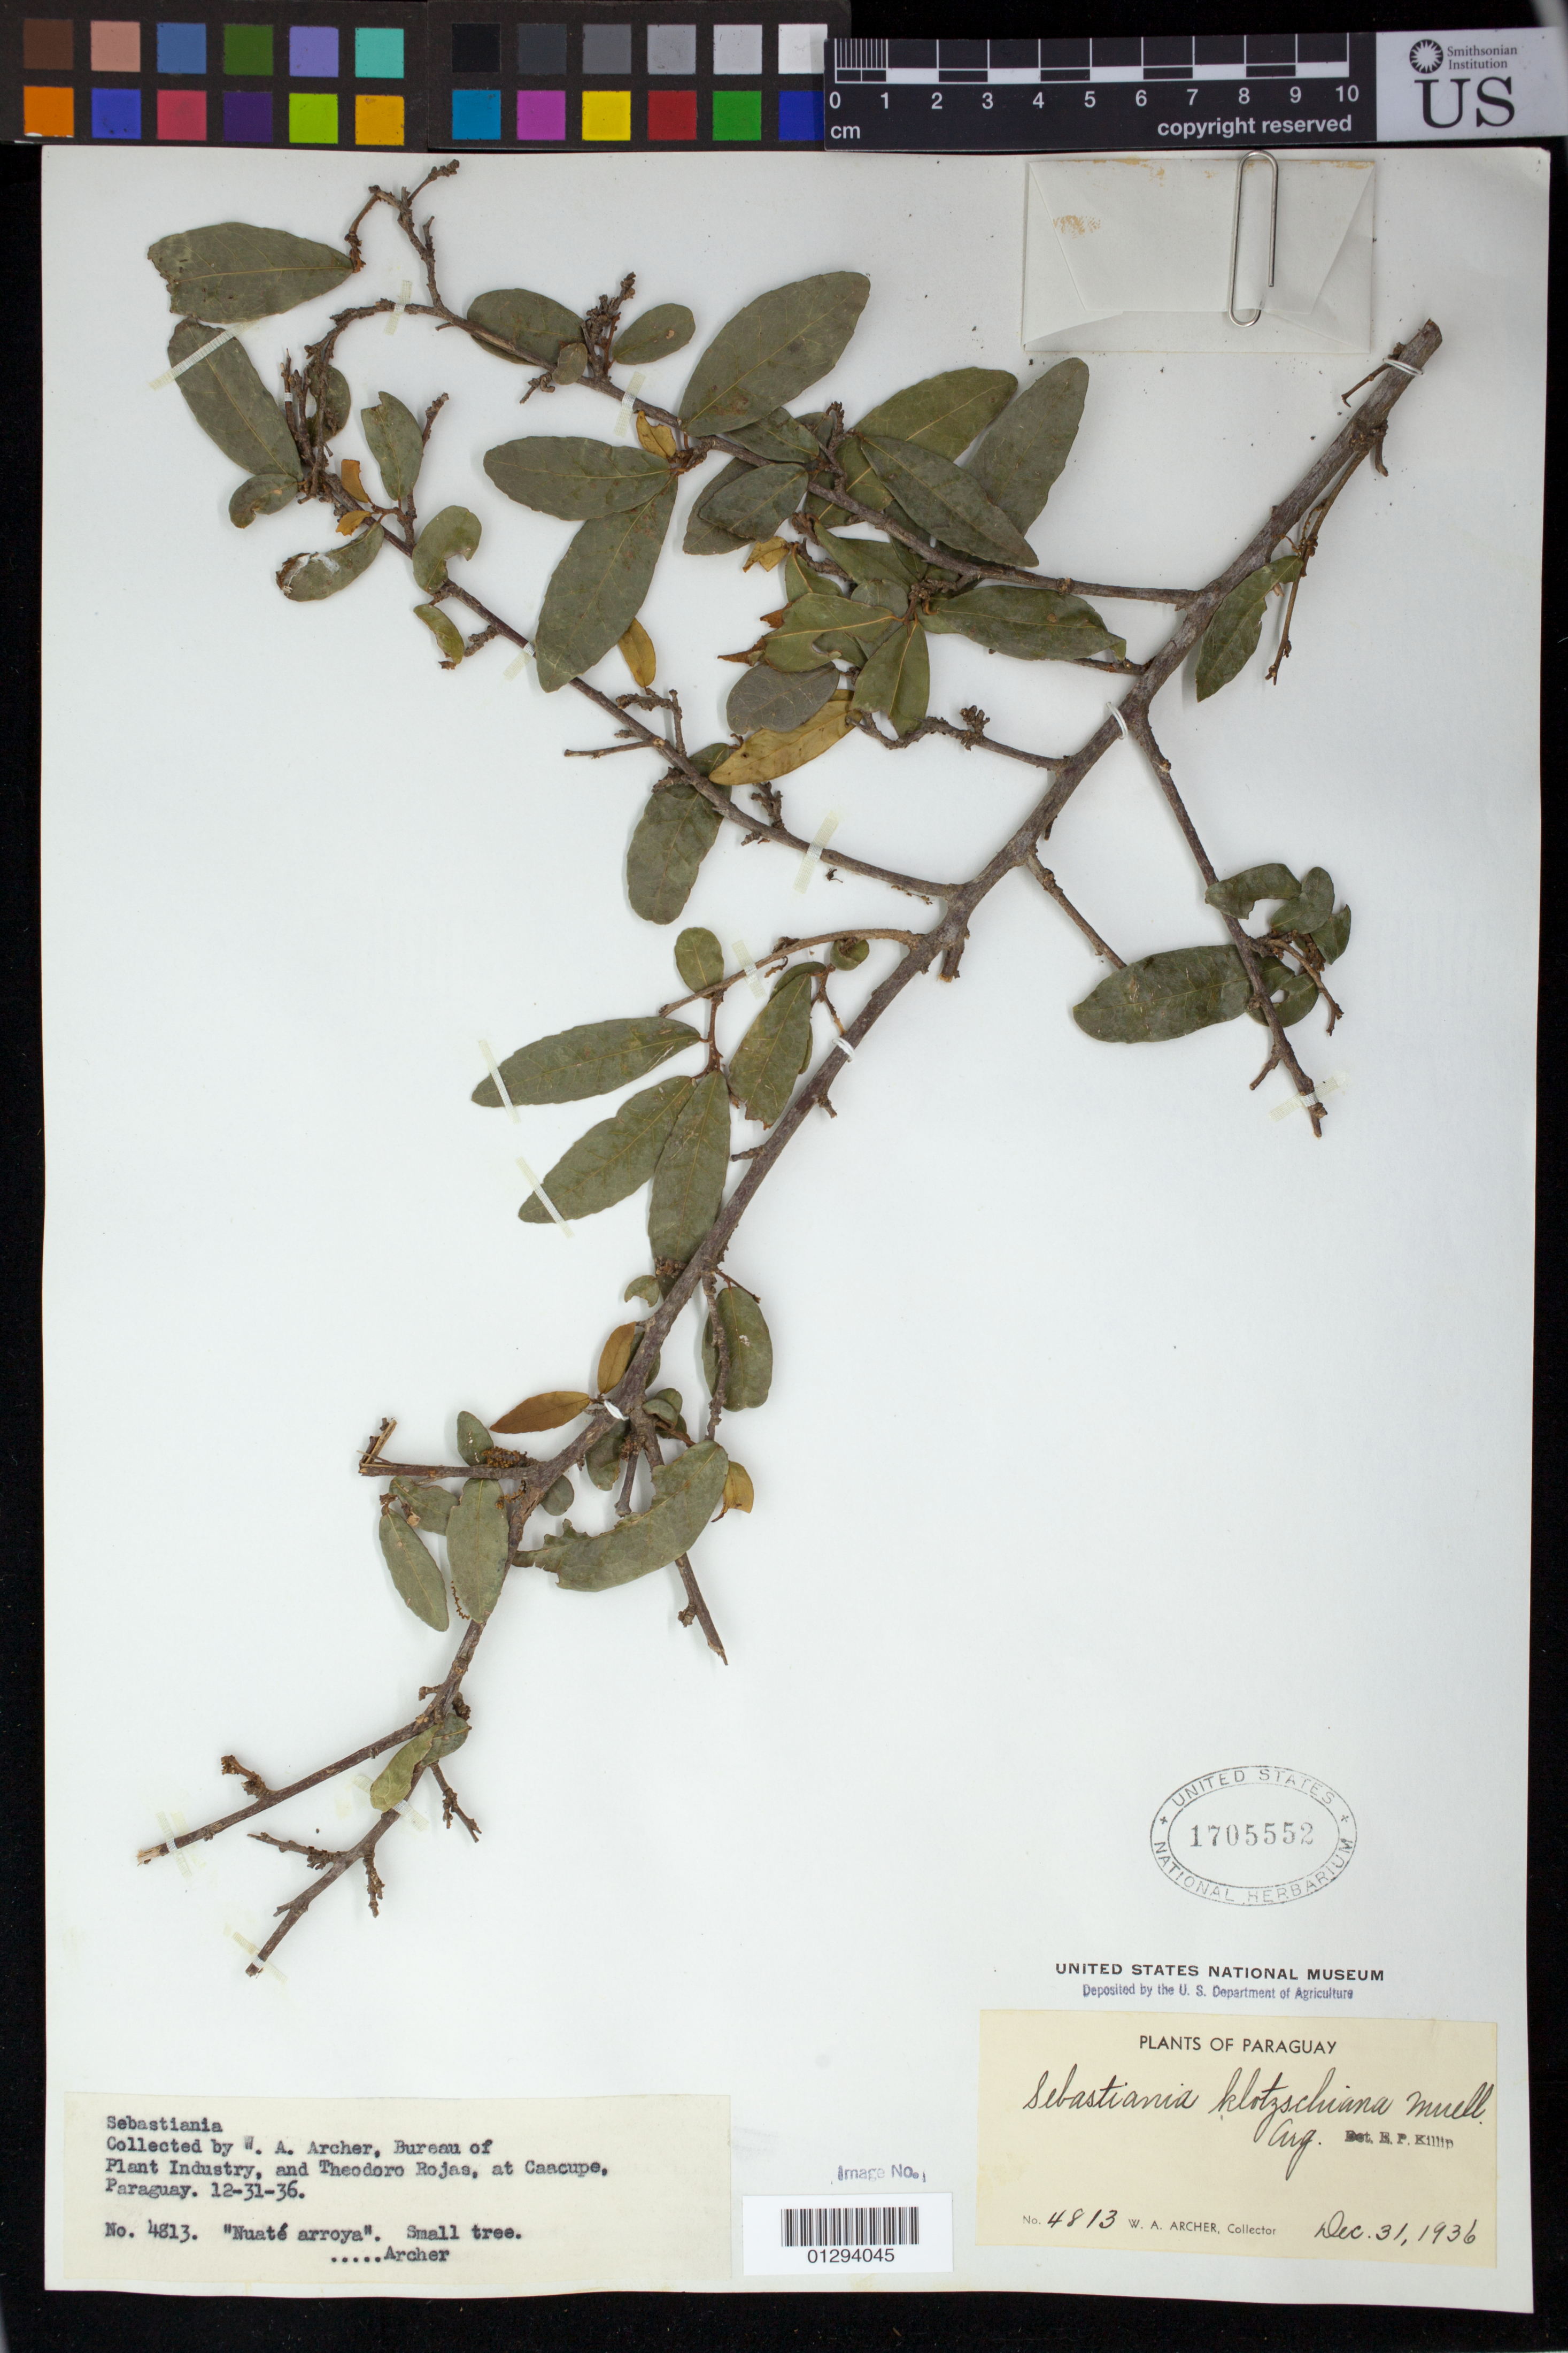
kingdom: Plantae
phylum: Tracheophyta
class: Magnoliopsida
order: Malpighiales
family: Euphorbiaceae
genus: Sebastiania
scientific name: Sebastiania commersoniana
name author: (Baill.) L.B. Sm. & Downs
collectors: W. A. Archer & T. Rojas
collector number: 4813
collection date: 1936-12-31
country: Paraguay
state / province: Cordillera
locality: Caacupe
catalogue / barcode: US 1705552